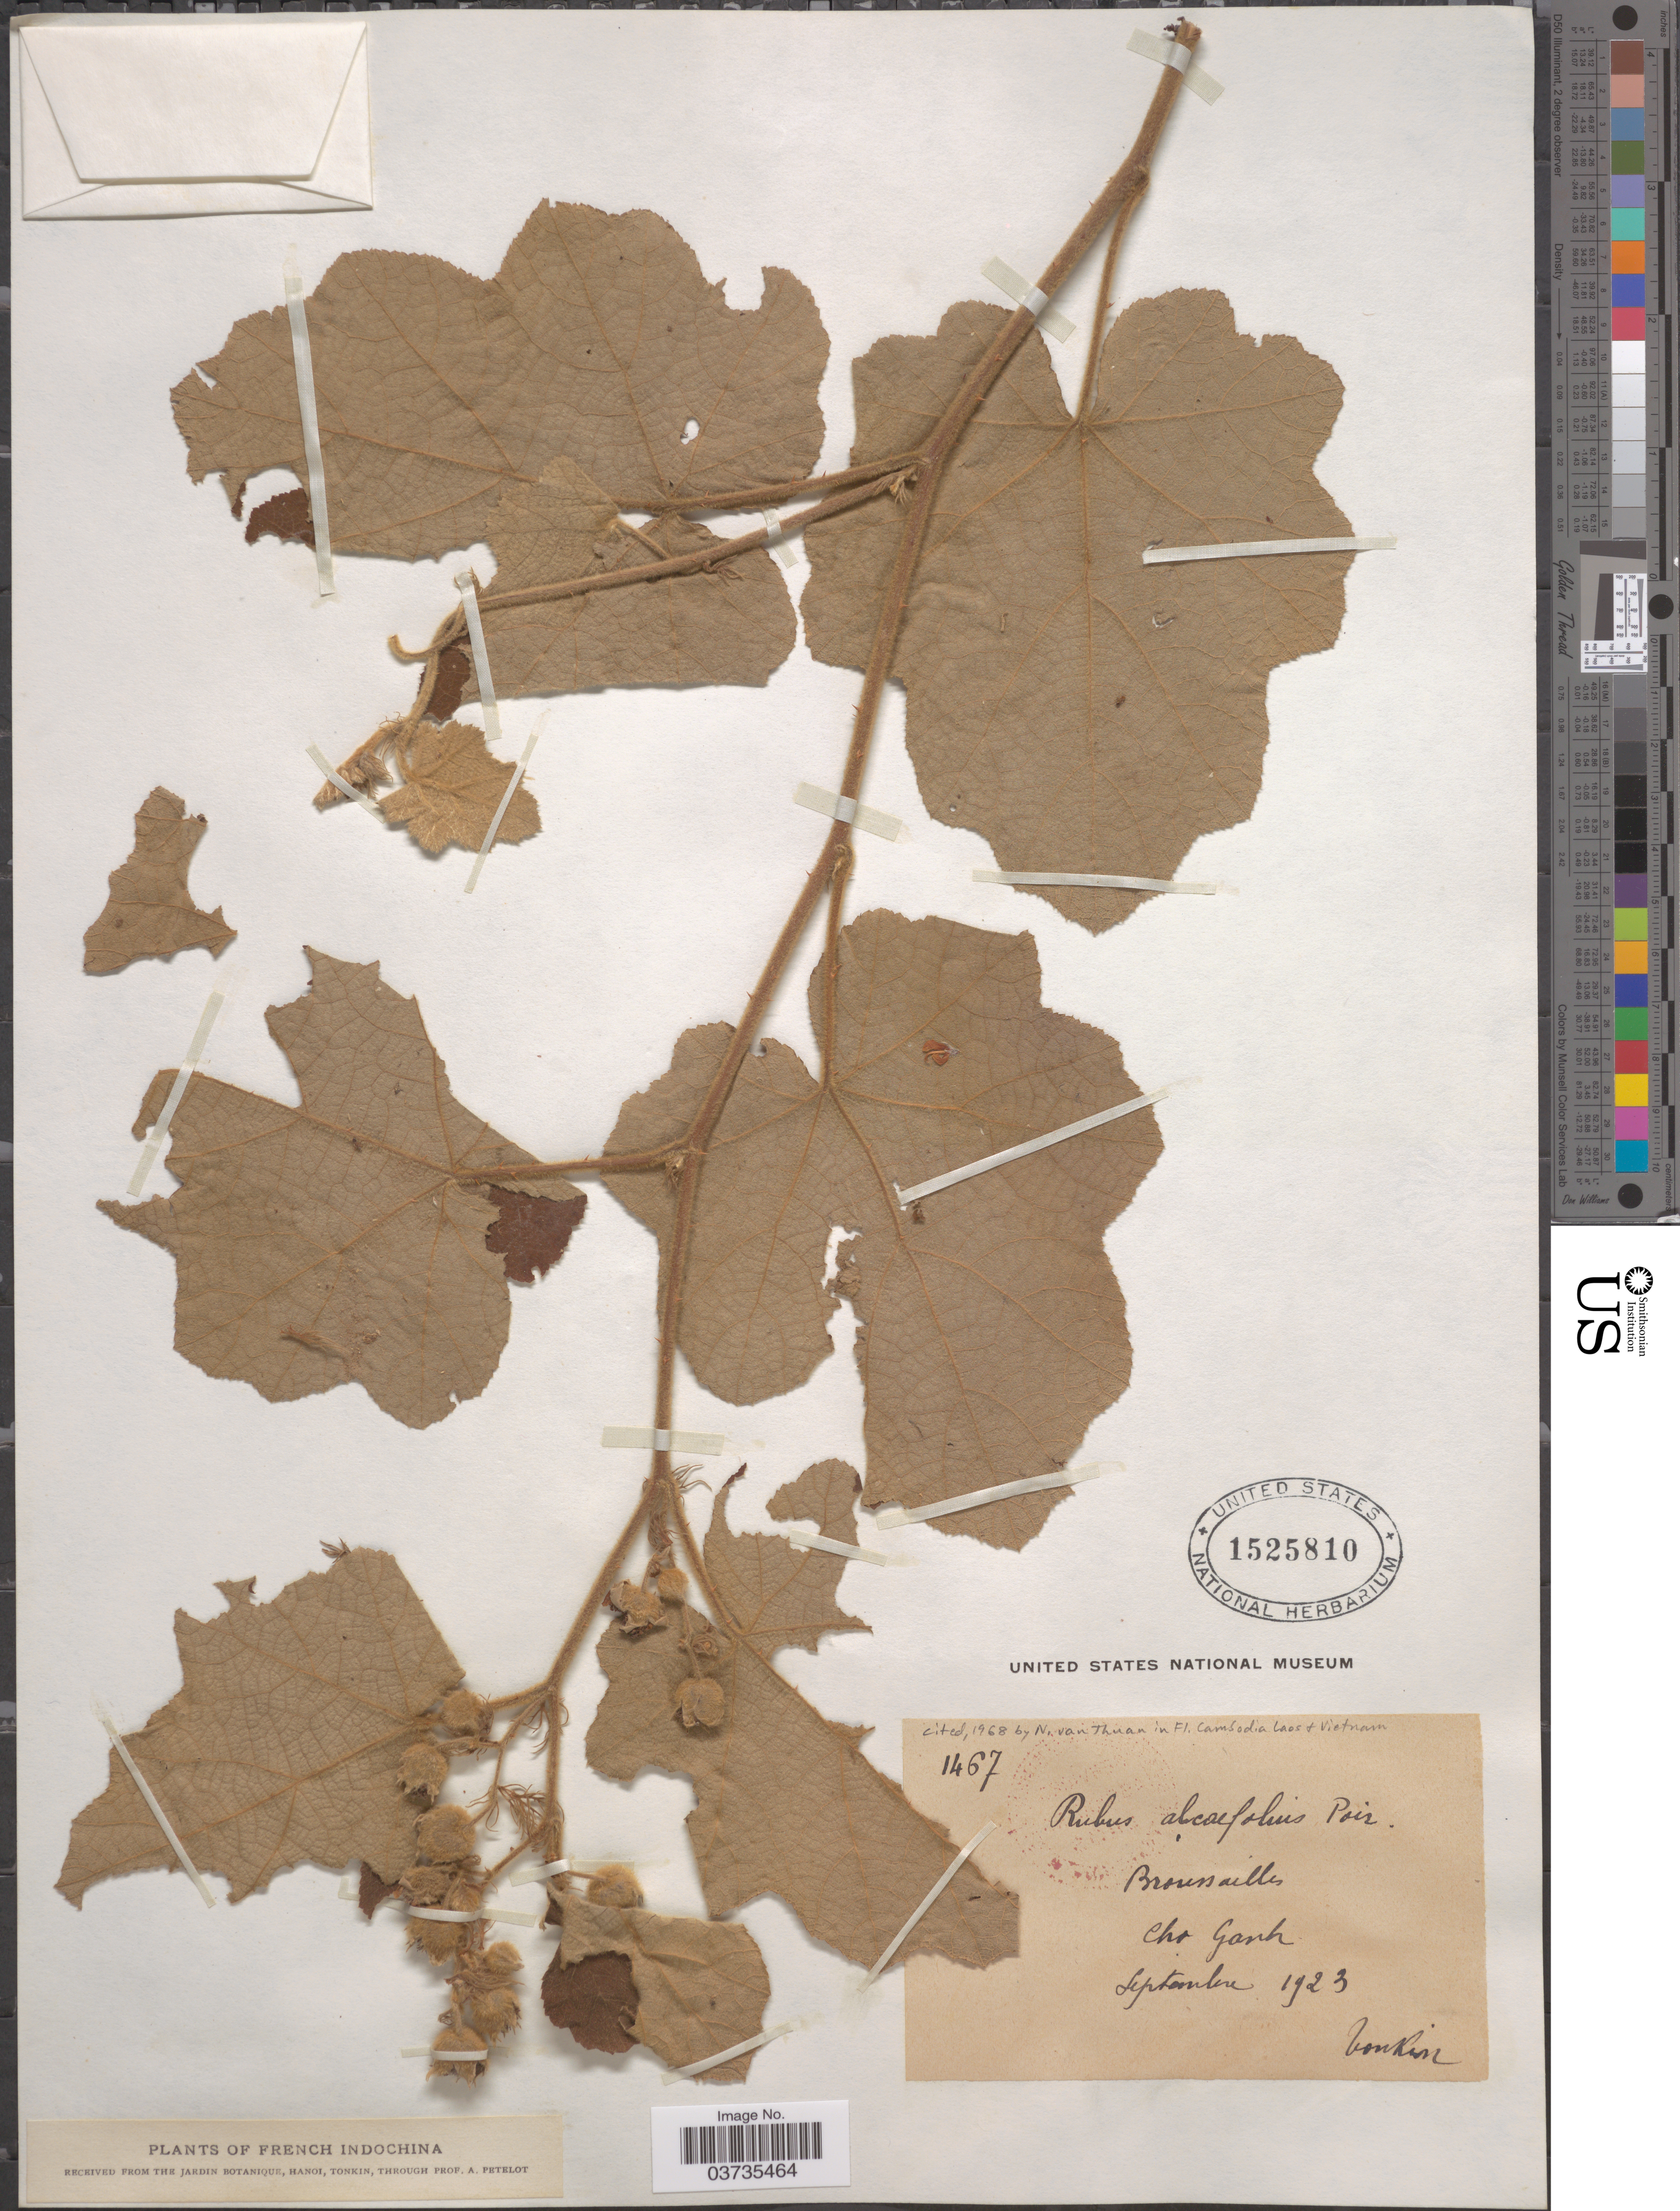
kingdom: Plantae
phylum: Tracheophyta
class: Magnoliopsida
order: Rosales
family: Rosaceae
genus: Rubus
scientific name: Rubus alcaefolius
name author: Poir.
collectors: P. A. Pételot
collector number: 1467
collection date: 1923-09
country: Vietnam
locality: French Indochina. Broussailles. Cho Ganh.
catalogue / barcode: US 1525810